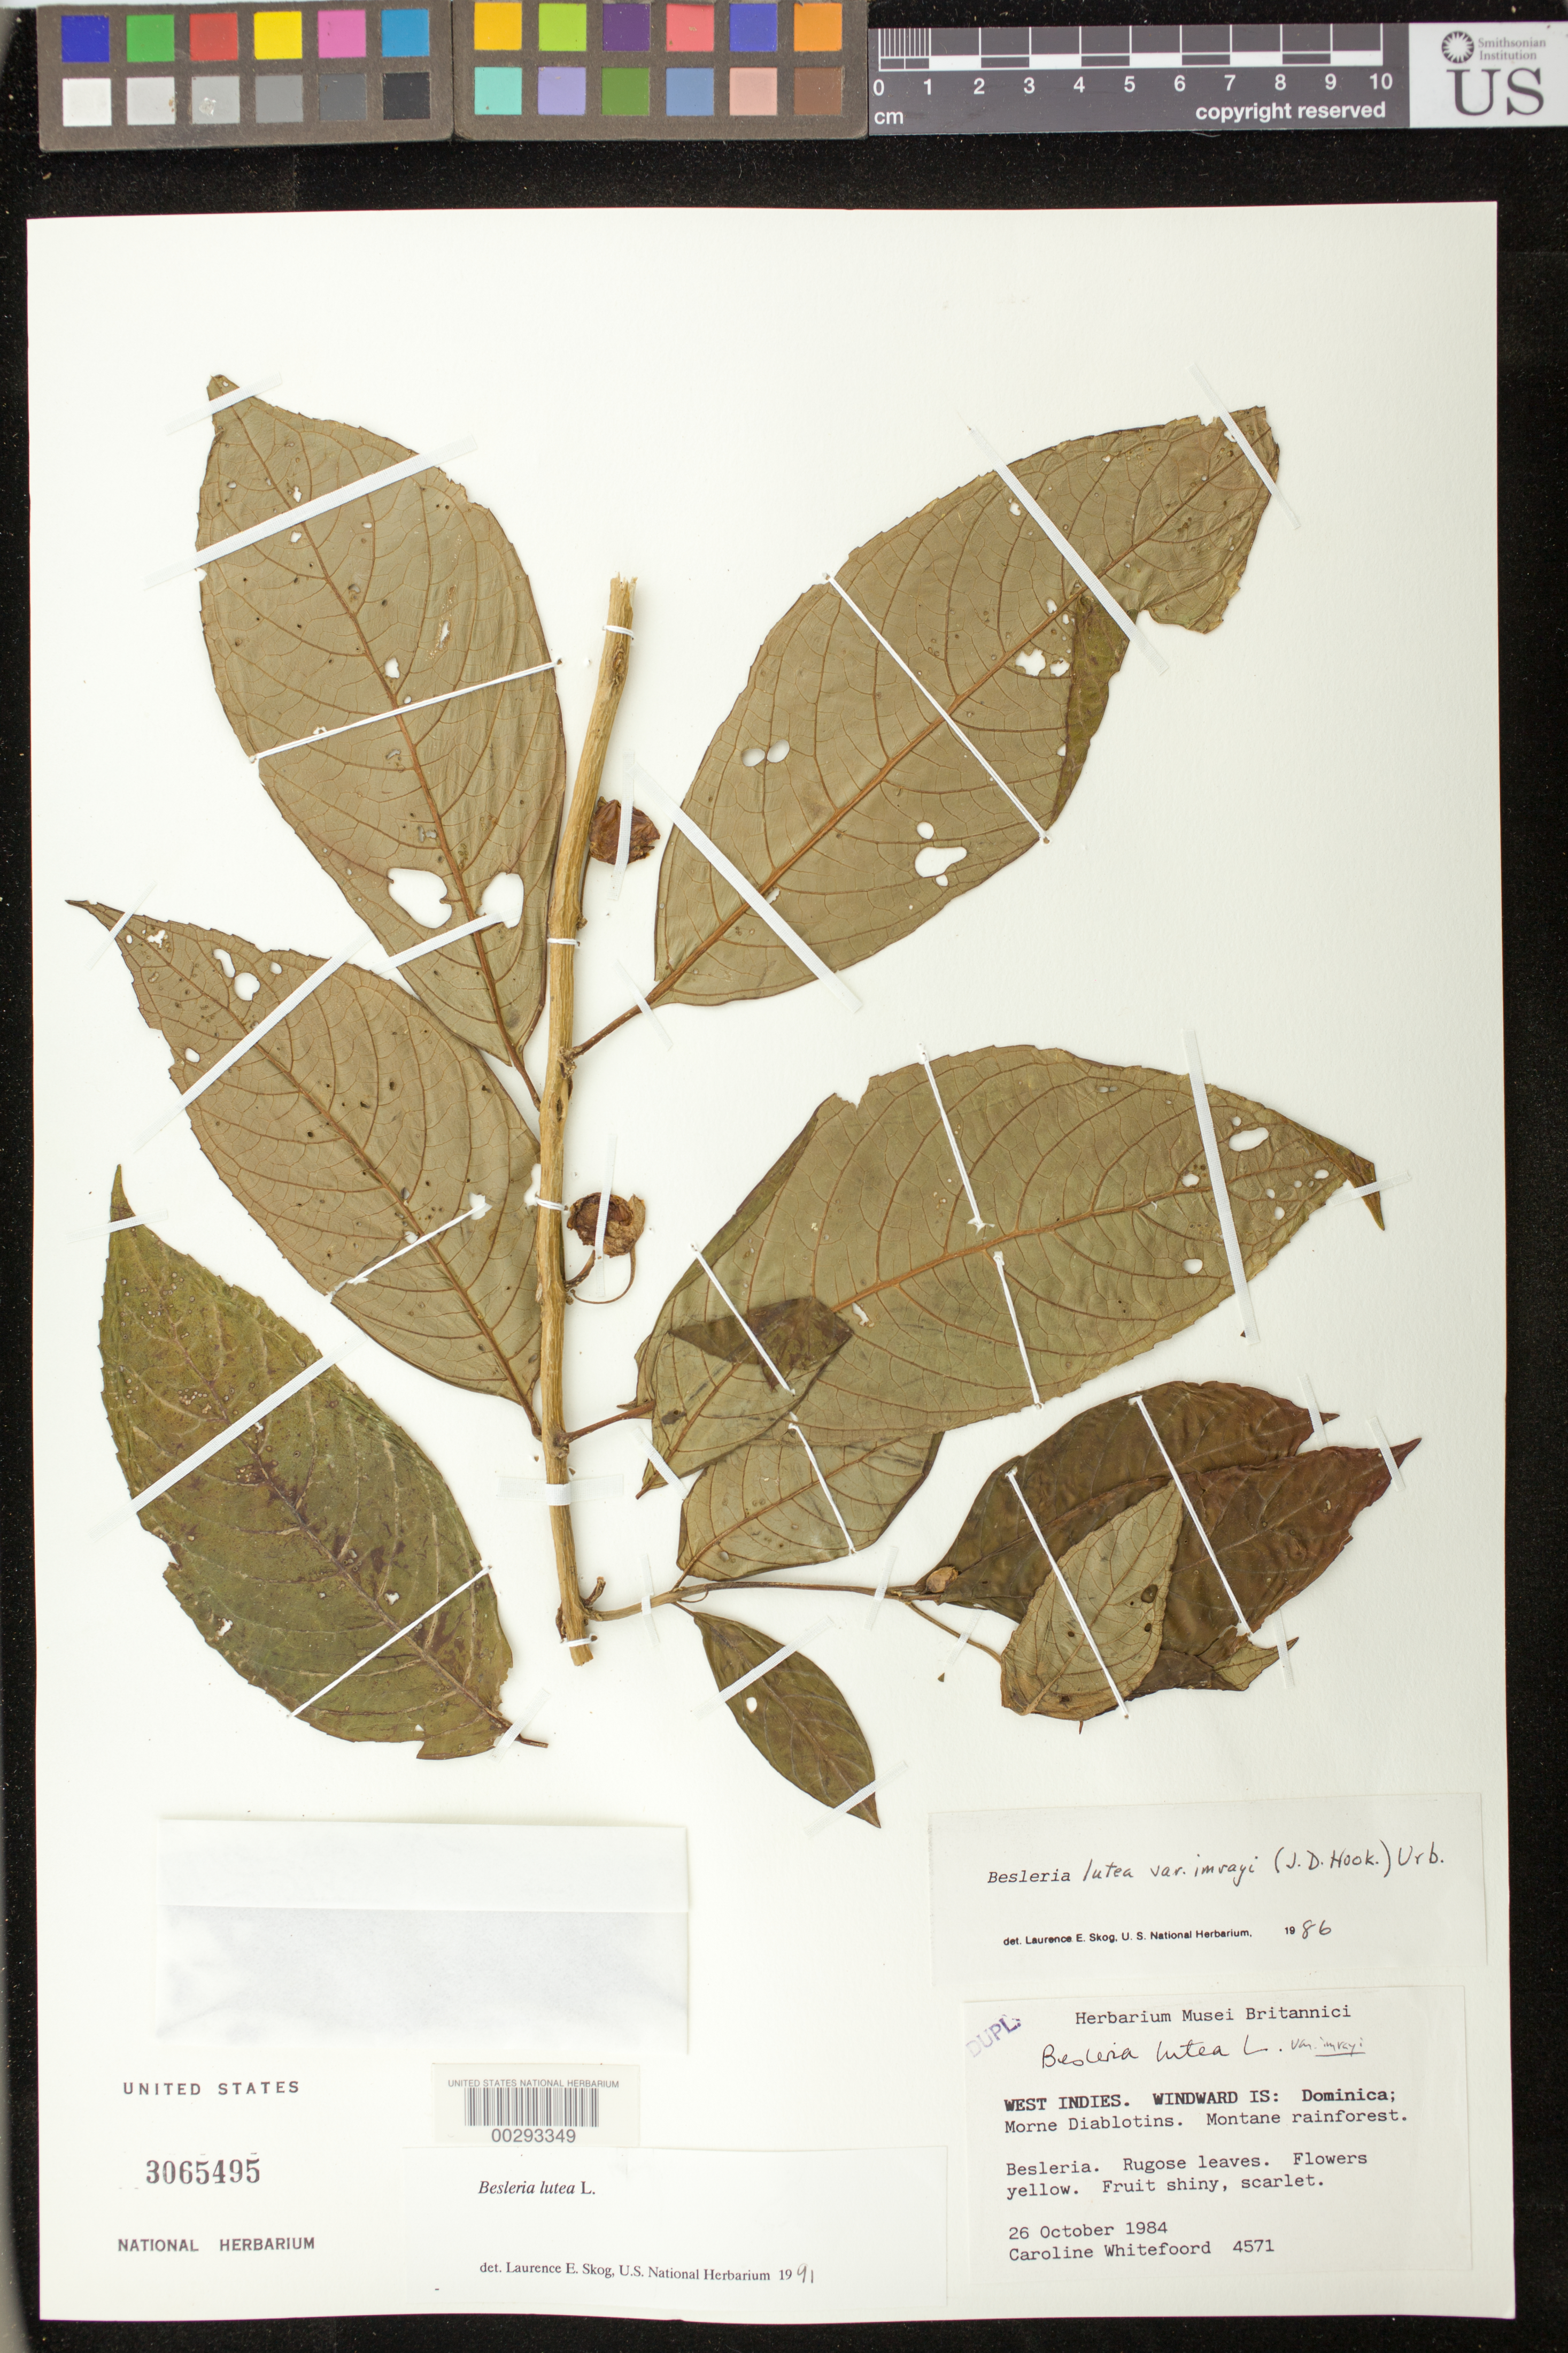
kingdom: Plantae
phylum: Tracheophyta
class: Magnoliopsida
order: Lamiales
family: Gesneriaceae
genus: Besleria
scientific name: Besleria lutea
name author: L.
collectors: C. Whitefoord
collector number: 4571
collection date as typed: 26 Oct 1984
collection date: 1984-10-26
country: Dominica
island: Dominica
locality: Morne Diablotins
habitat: Montane rainforest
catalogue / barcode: US 3065495